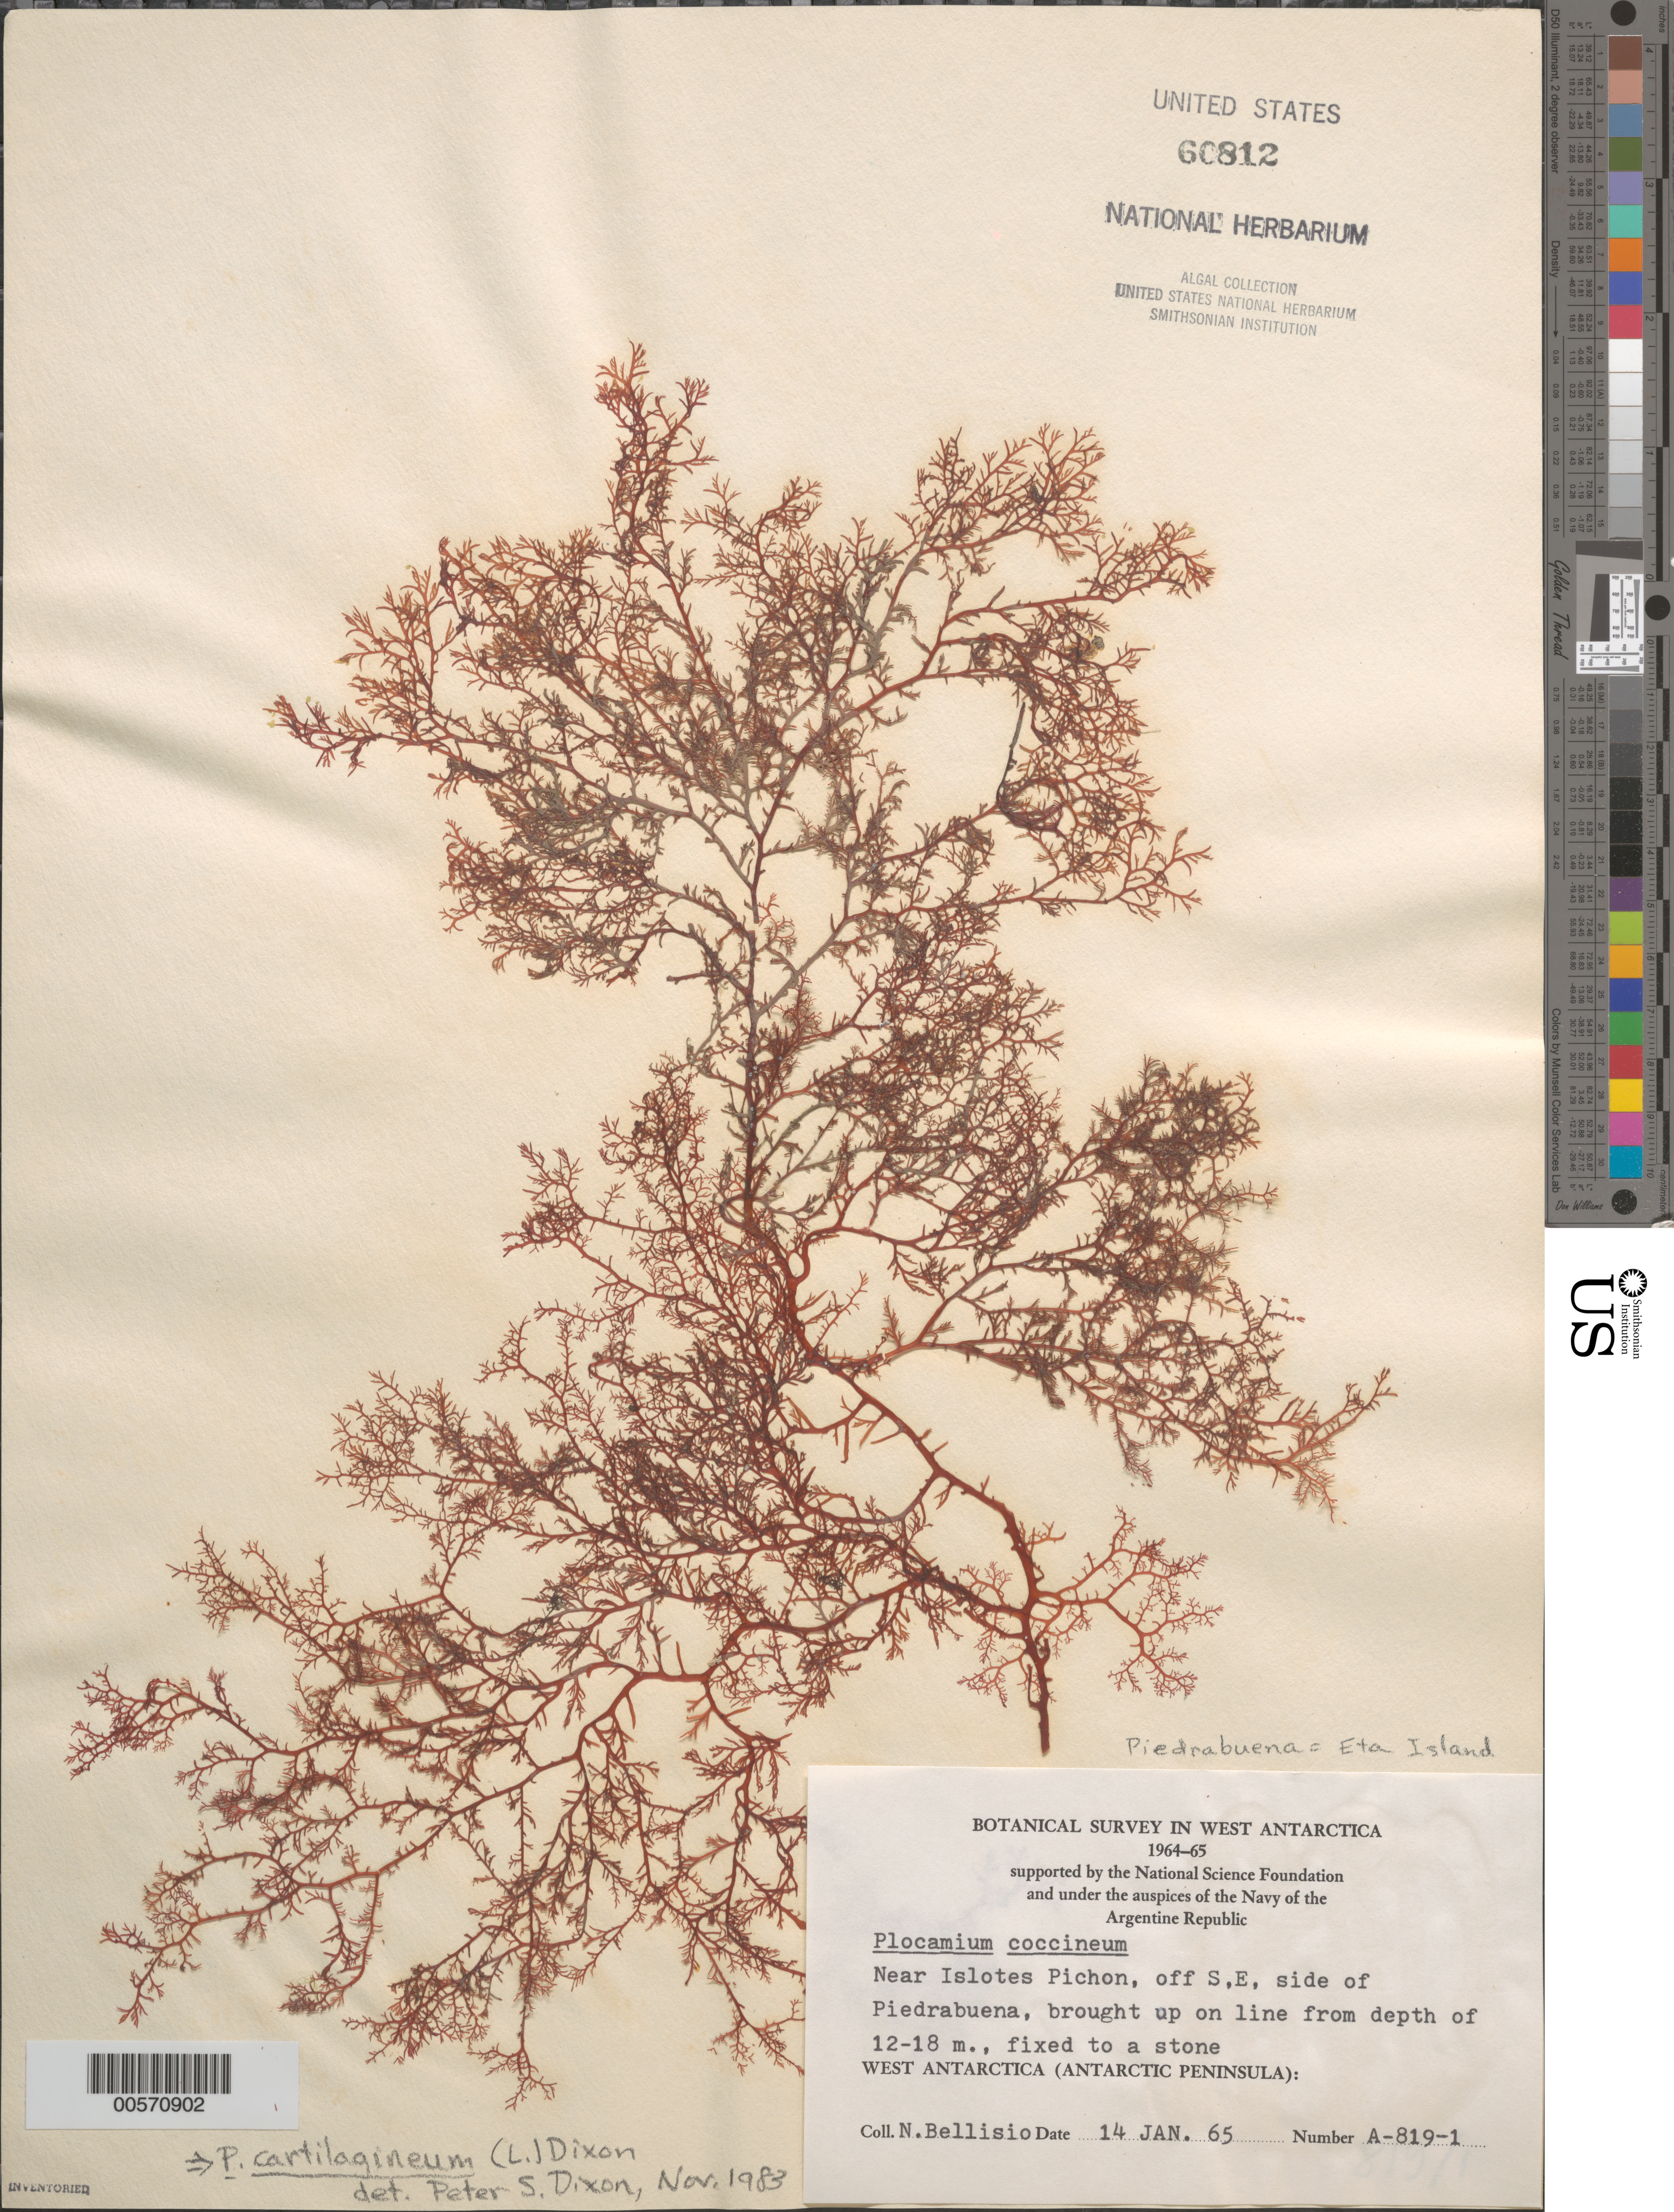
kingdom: Plantae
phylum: Rhodophyta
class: Florideophyceae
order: Plocamiales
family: Plocamiaceae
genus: Plocamium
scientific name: Plocamium cartilagineum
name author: (L.) P.S. Dixon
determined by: Dixon, P. S.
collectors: N. Bellisio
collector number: A-819-1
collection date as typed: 14 Jan 1965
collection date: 1965-01-14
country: Antarctica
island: Melchior Islands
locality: Off Eta Island, near Islotes Pichon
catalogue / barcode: US 60812